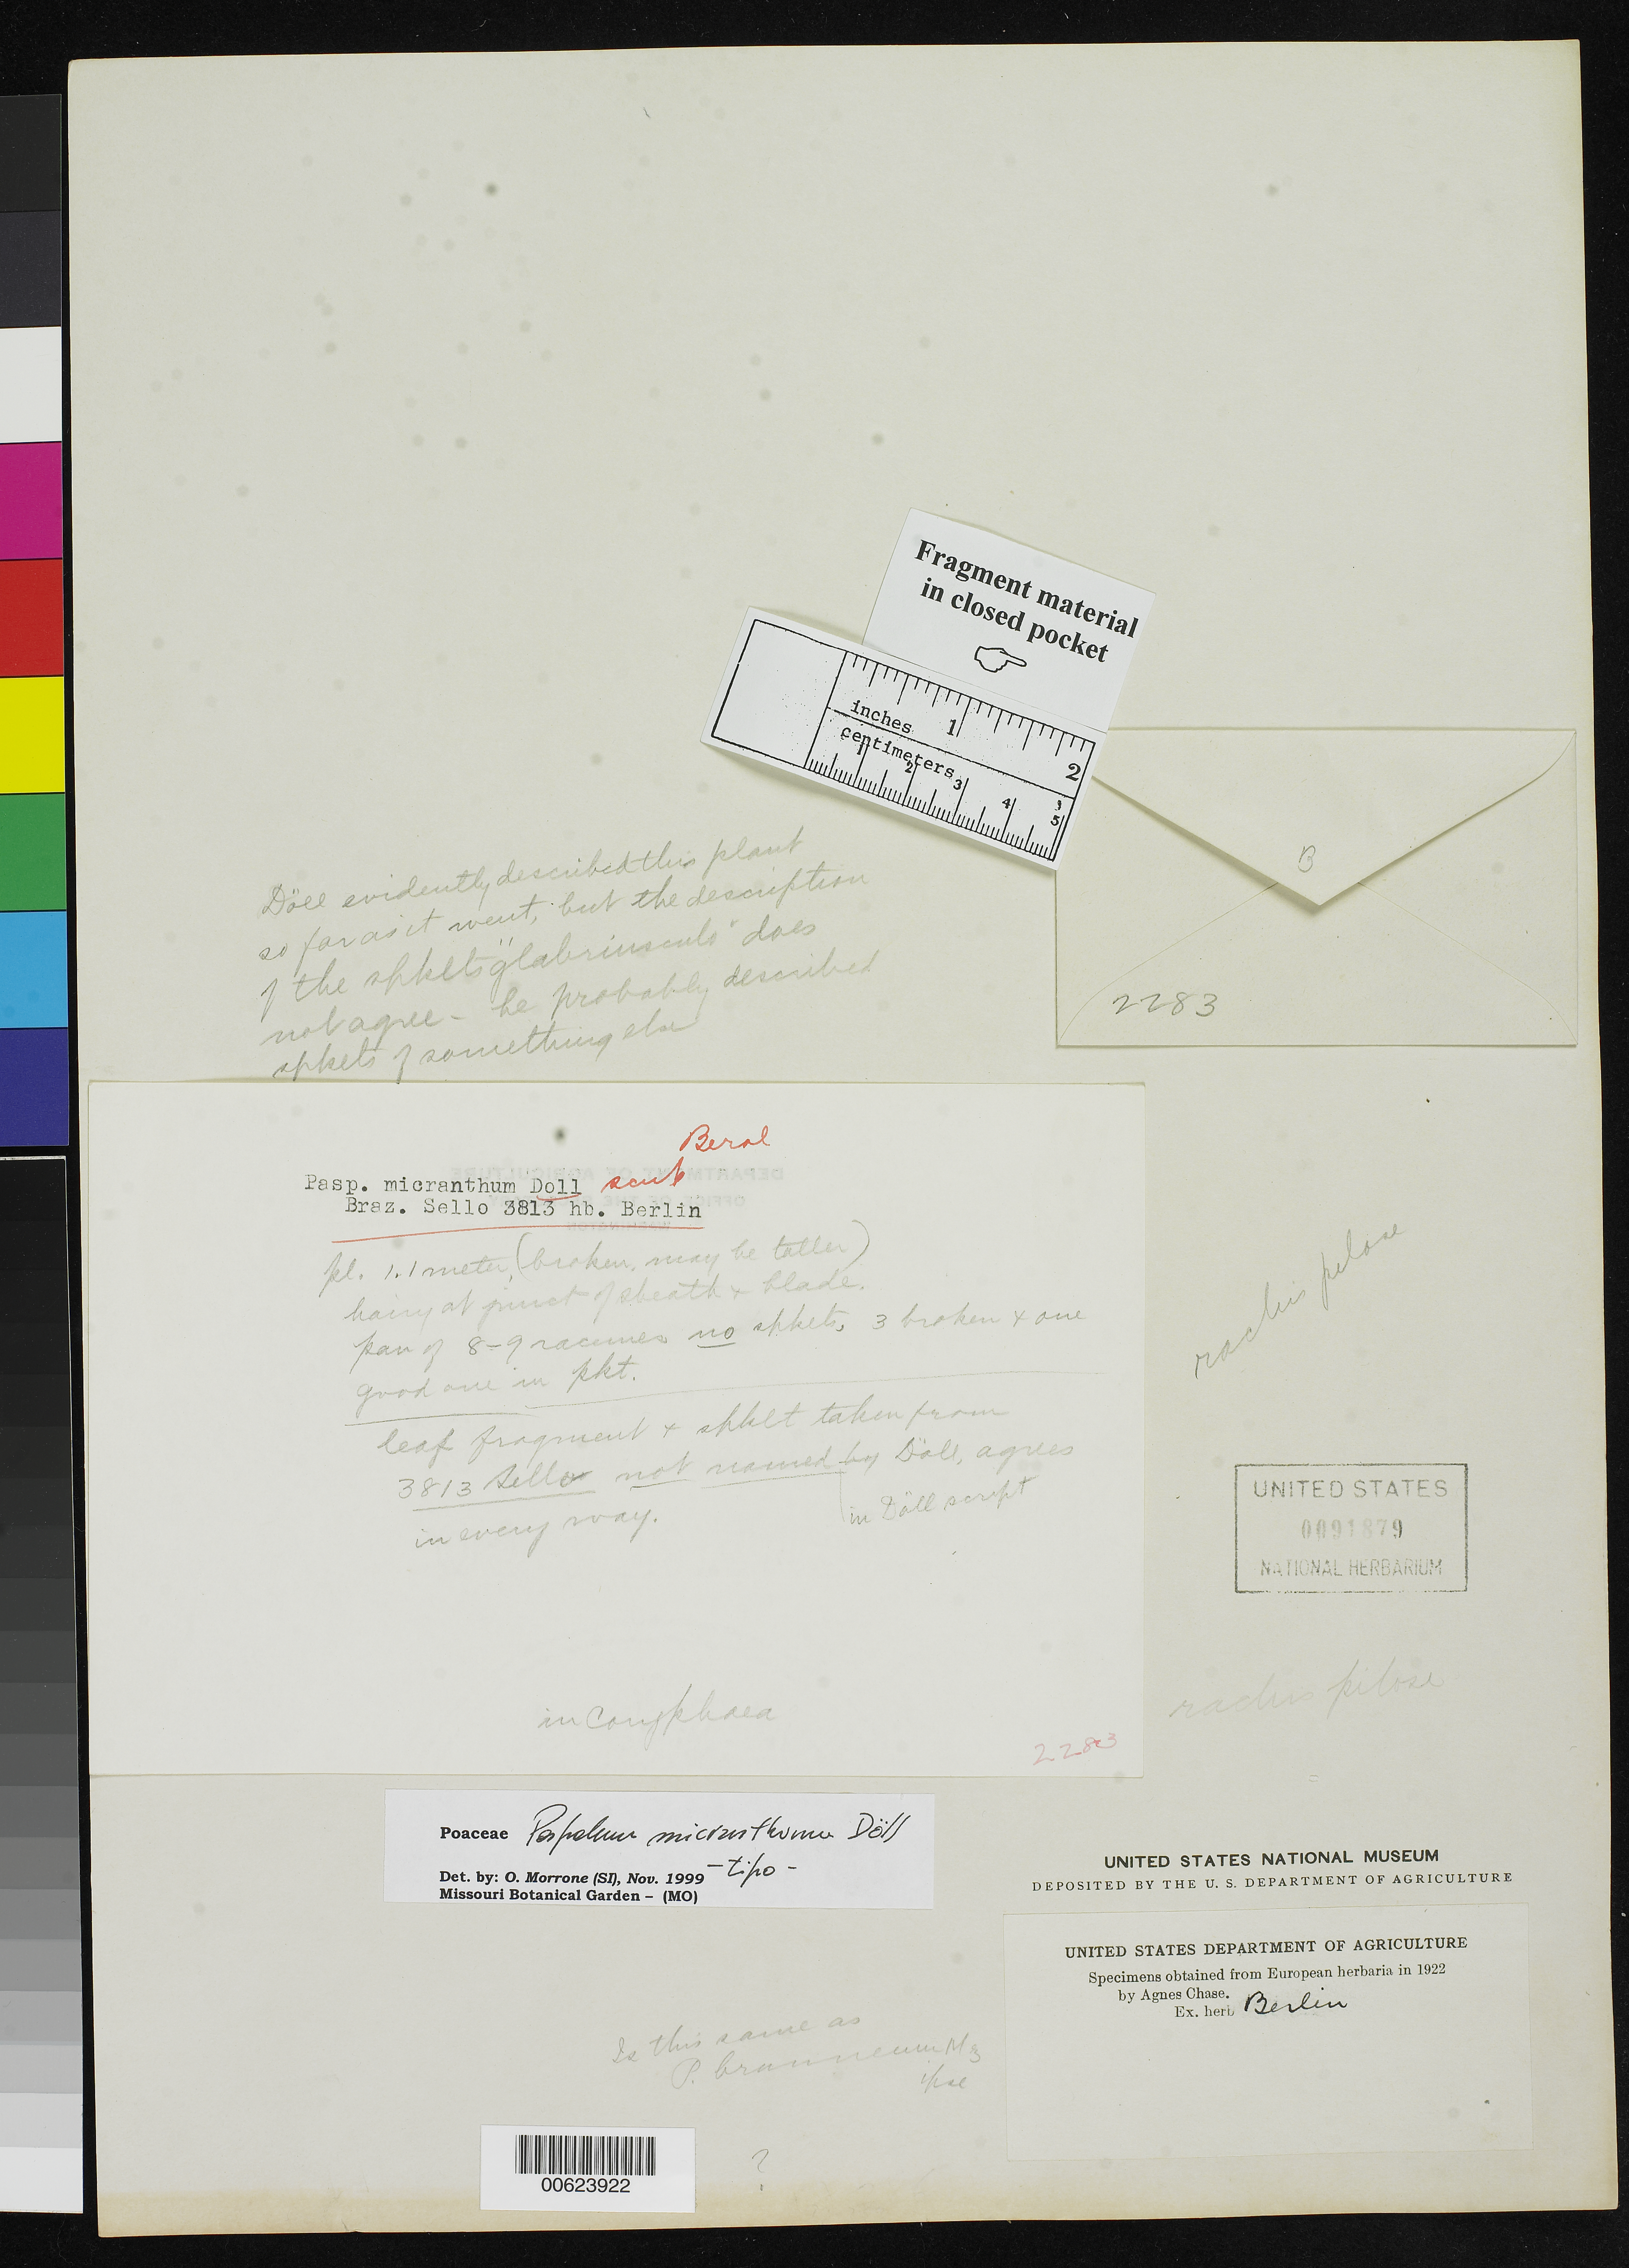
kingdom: Plantae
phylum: Tracheophyta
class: Liliopsida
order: Poales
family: Poaceae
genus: Paspalum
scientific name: Paspalum micranthum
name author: Döll in Mart.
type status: Type Fragment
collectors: F. Sellow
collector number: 3813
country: Brazil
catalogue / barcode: US 91879